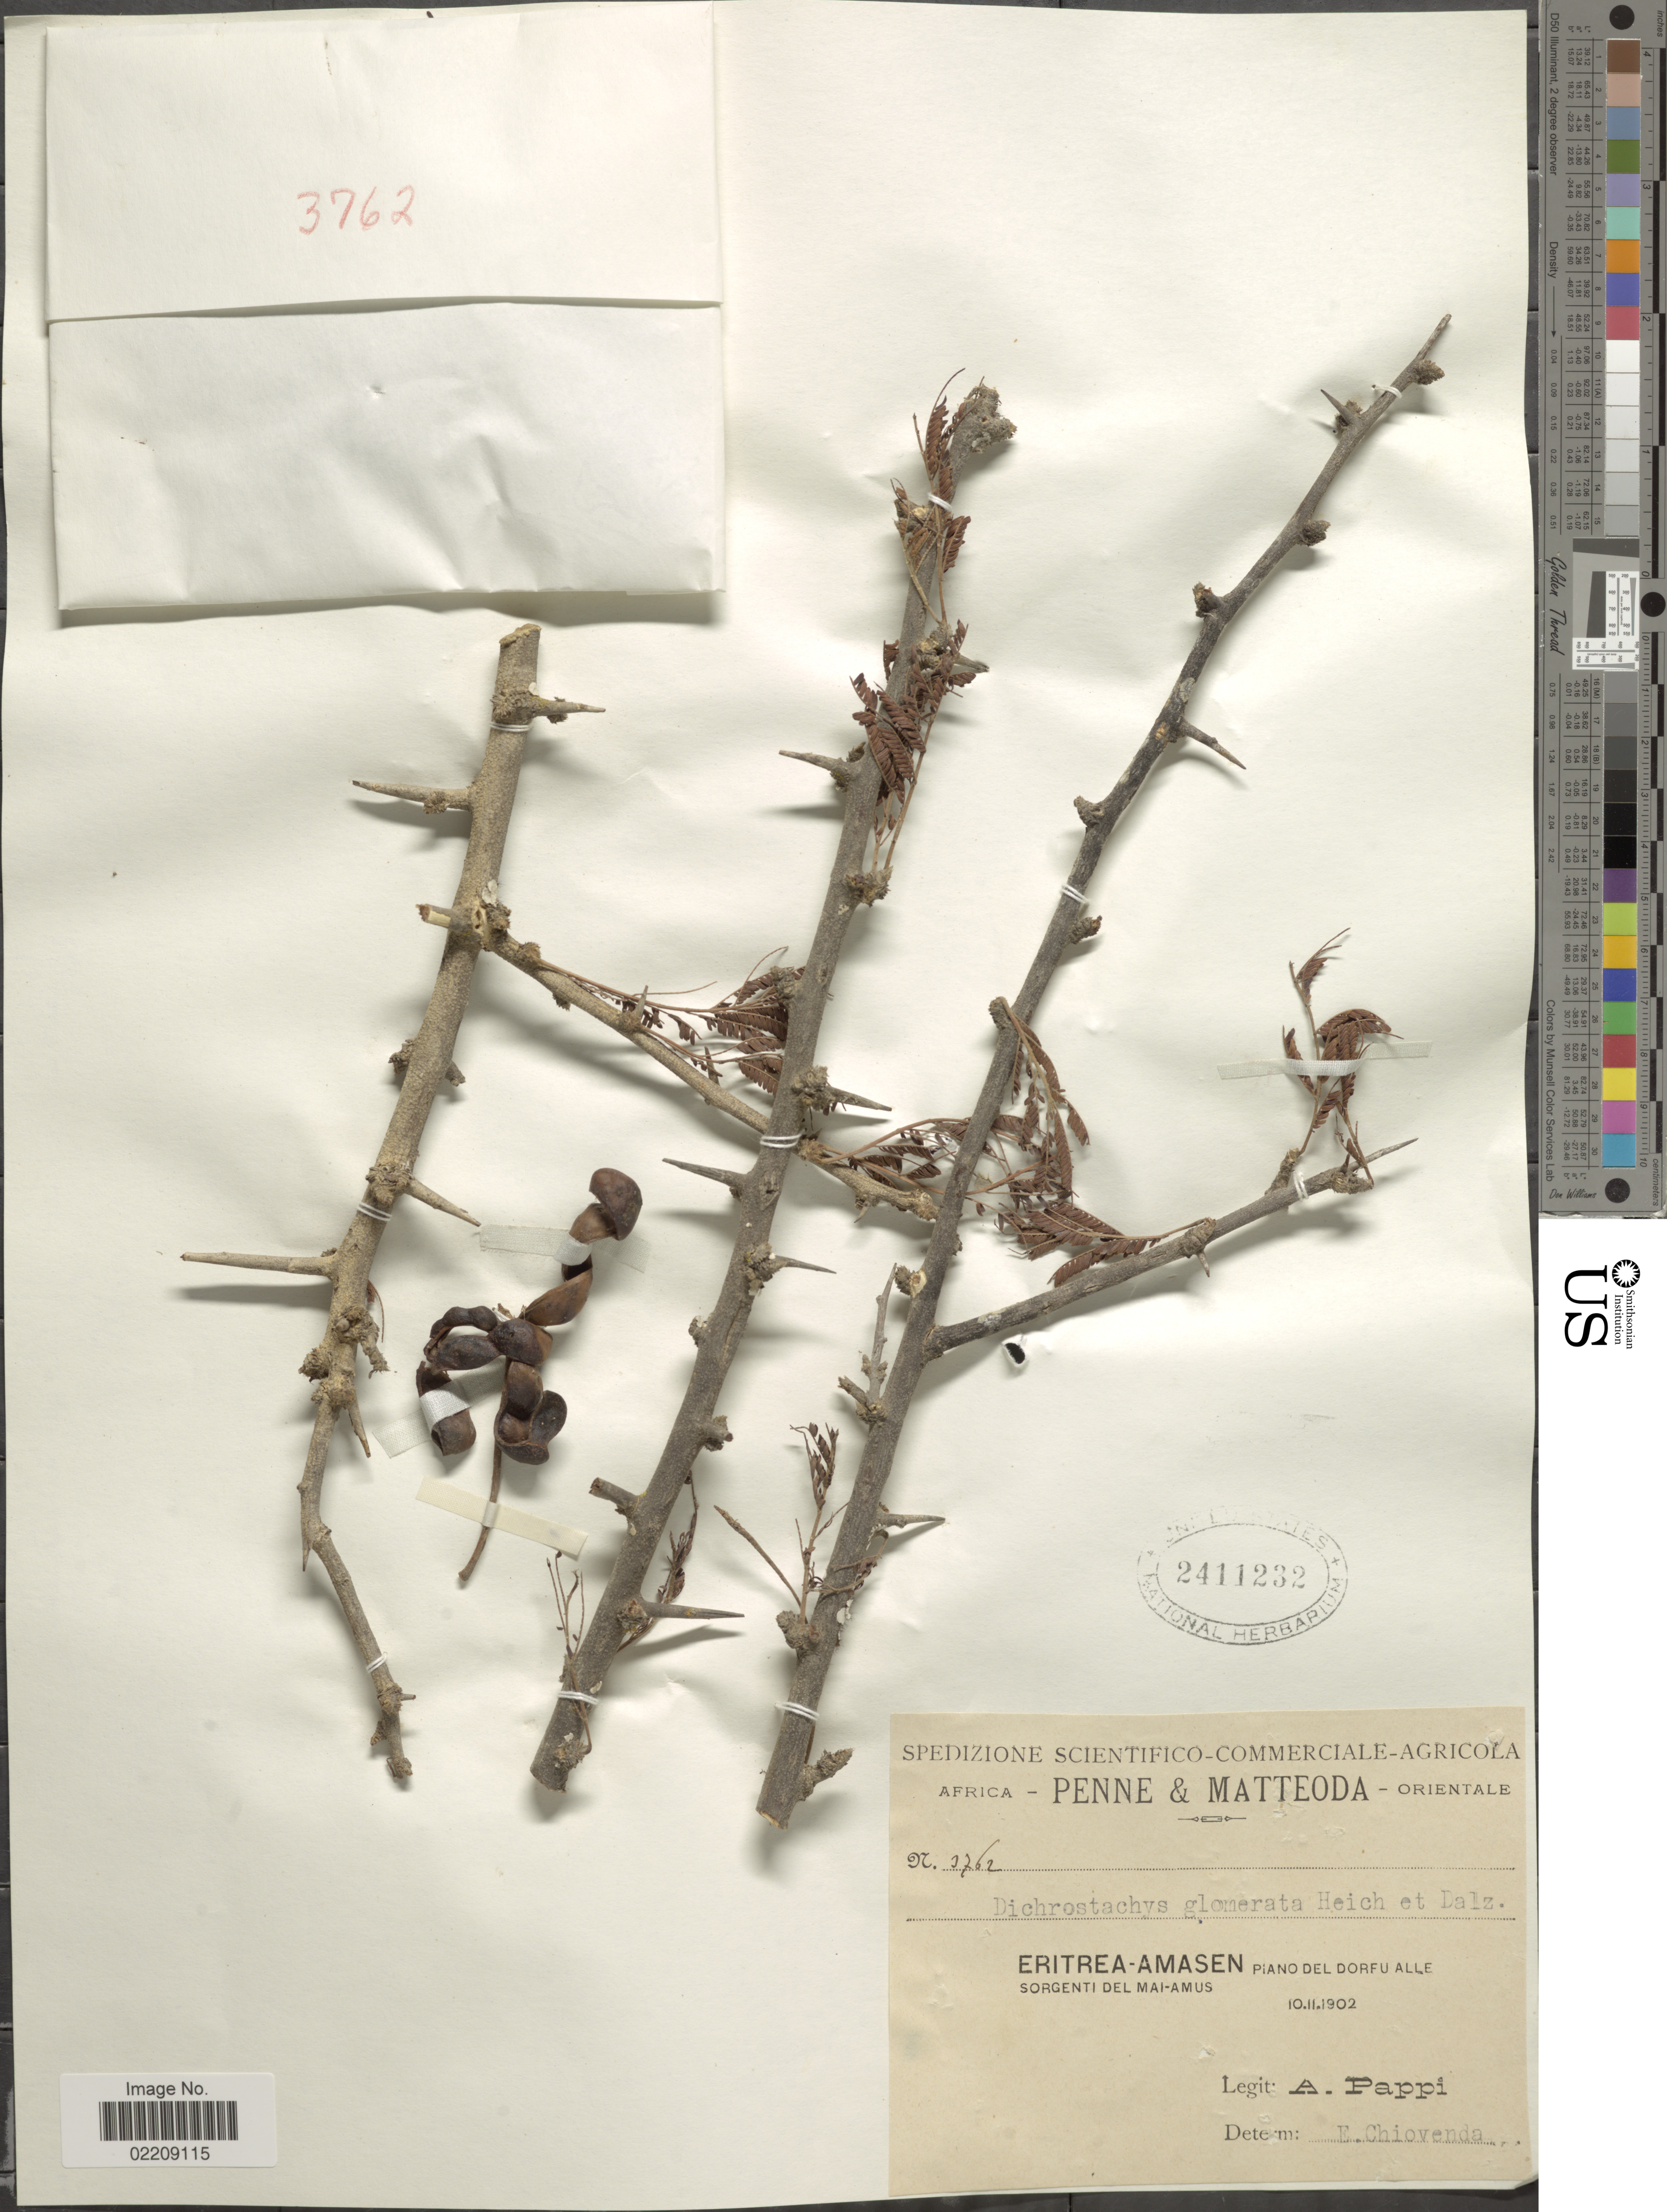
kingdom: Plantae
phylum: Tracheophyta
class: Magnoliopsida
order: Fabales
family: Fabaceae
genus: Dichrostachys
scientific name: Dichrostachys glomerata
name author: (Forssk.) Chiov.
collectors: A. Pappi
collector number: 3762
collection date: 1902-02-10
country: Eritrea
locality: Penne & Matteoda - Orientale, Amasen Piano Del Dorfu Alle Sorgenti Del Mai-Amus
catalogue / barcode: US 2411232